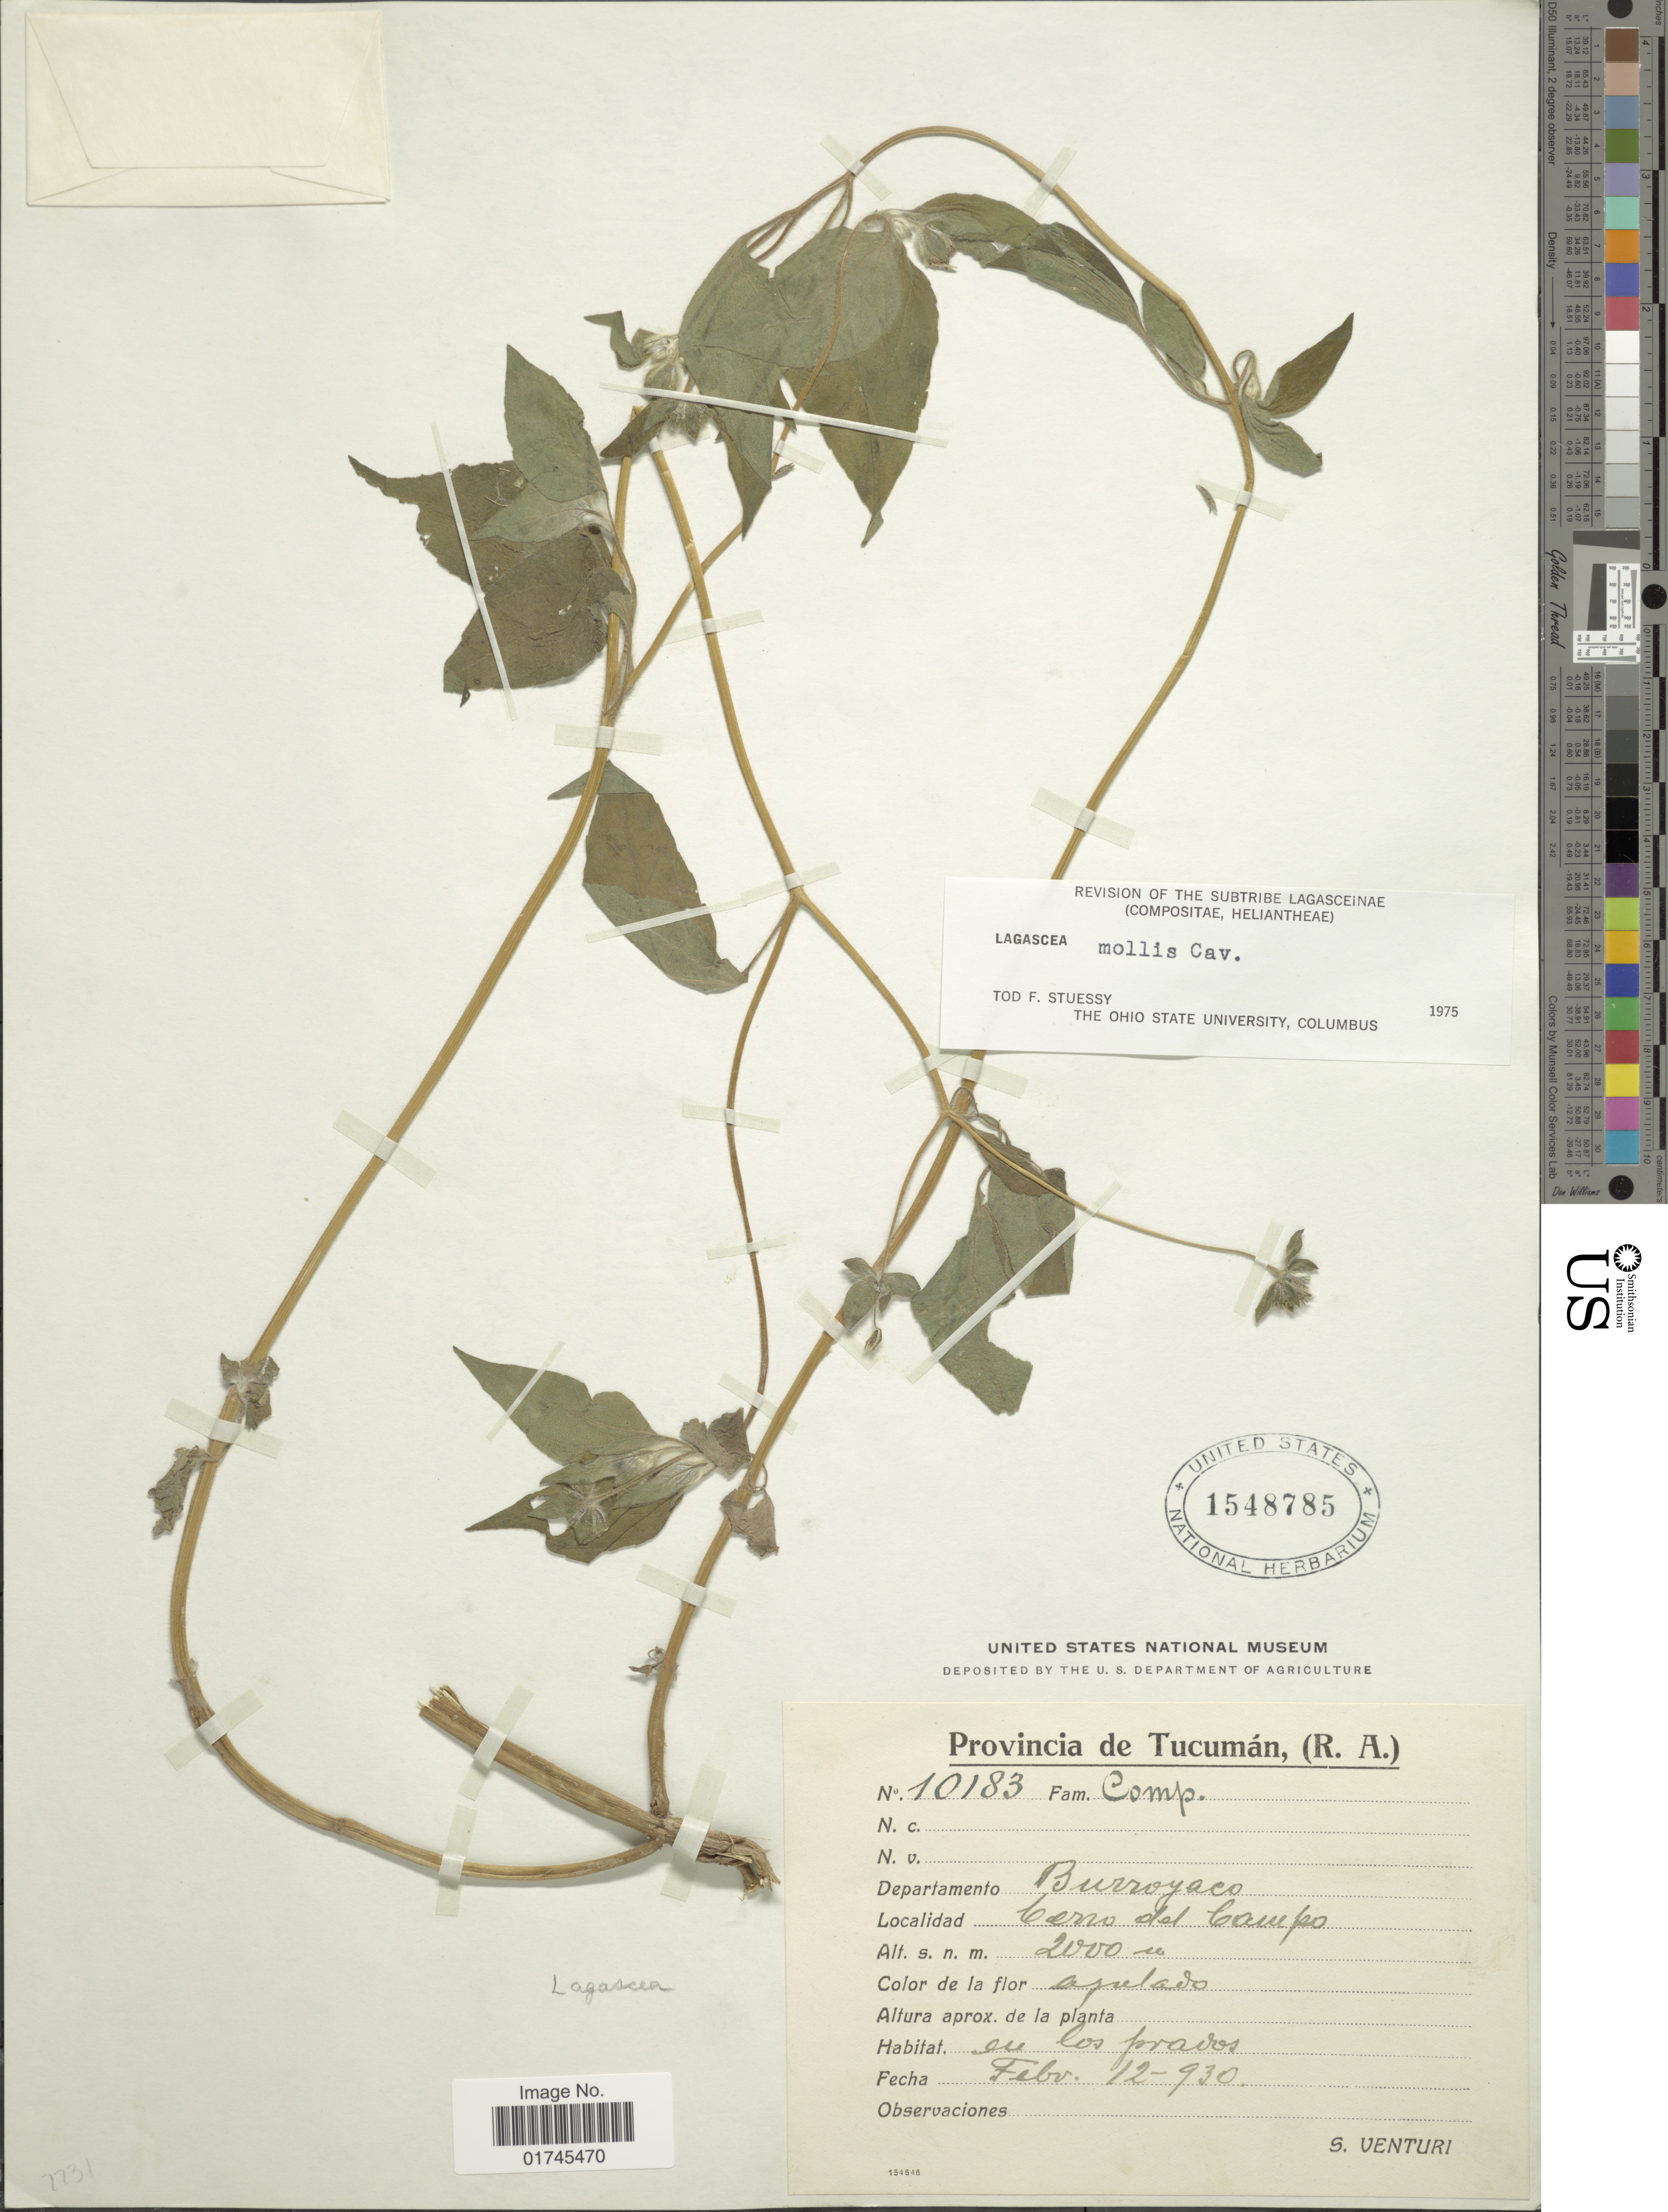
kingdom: Plantae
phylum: Tracheophyta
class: Magnoliopsida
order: Asterales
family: Asteraceae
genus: Lagascea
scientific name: Lagascea mollis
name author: Cav.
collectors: S. Venturi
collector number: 10183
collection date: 1930-02-12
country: Argentina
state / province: Tucuman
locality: (R.A.), Departamento Burroyaco, Cerro del Campo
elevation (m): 2000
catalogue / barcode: US 1548785